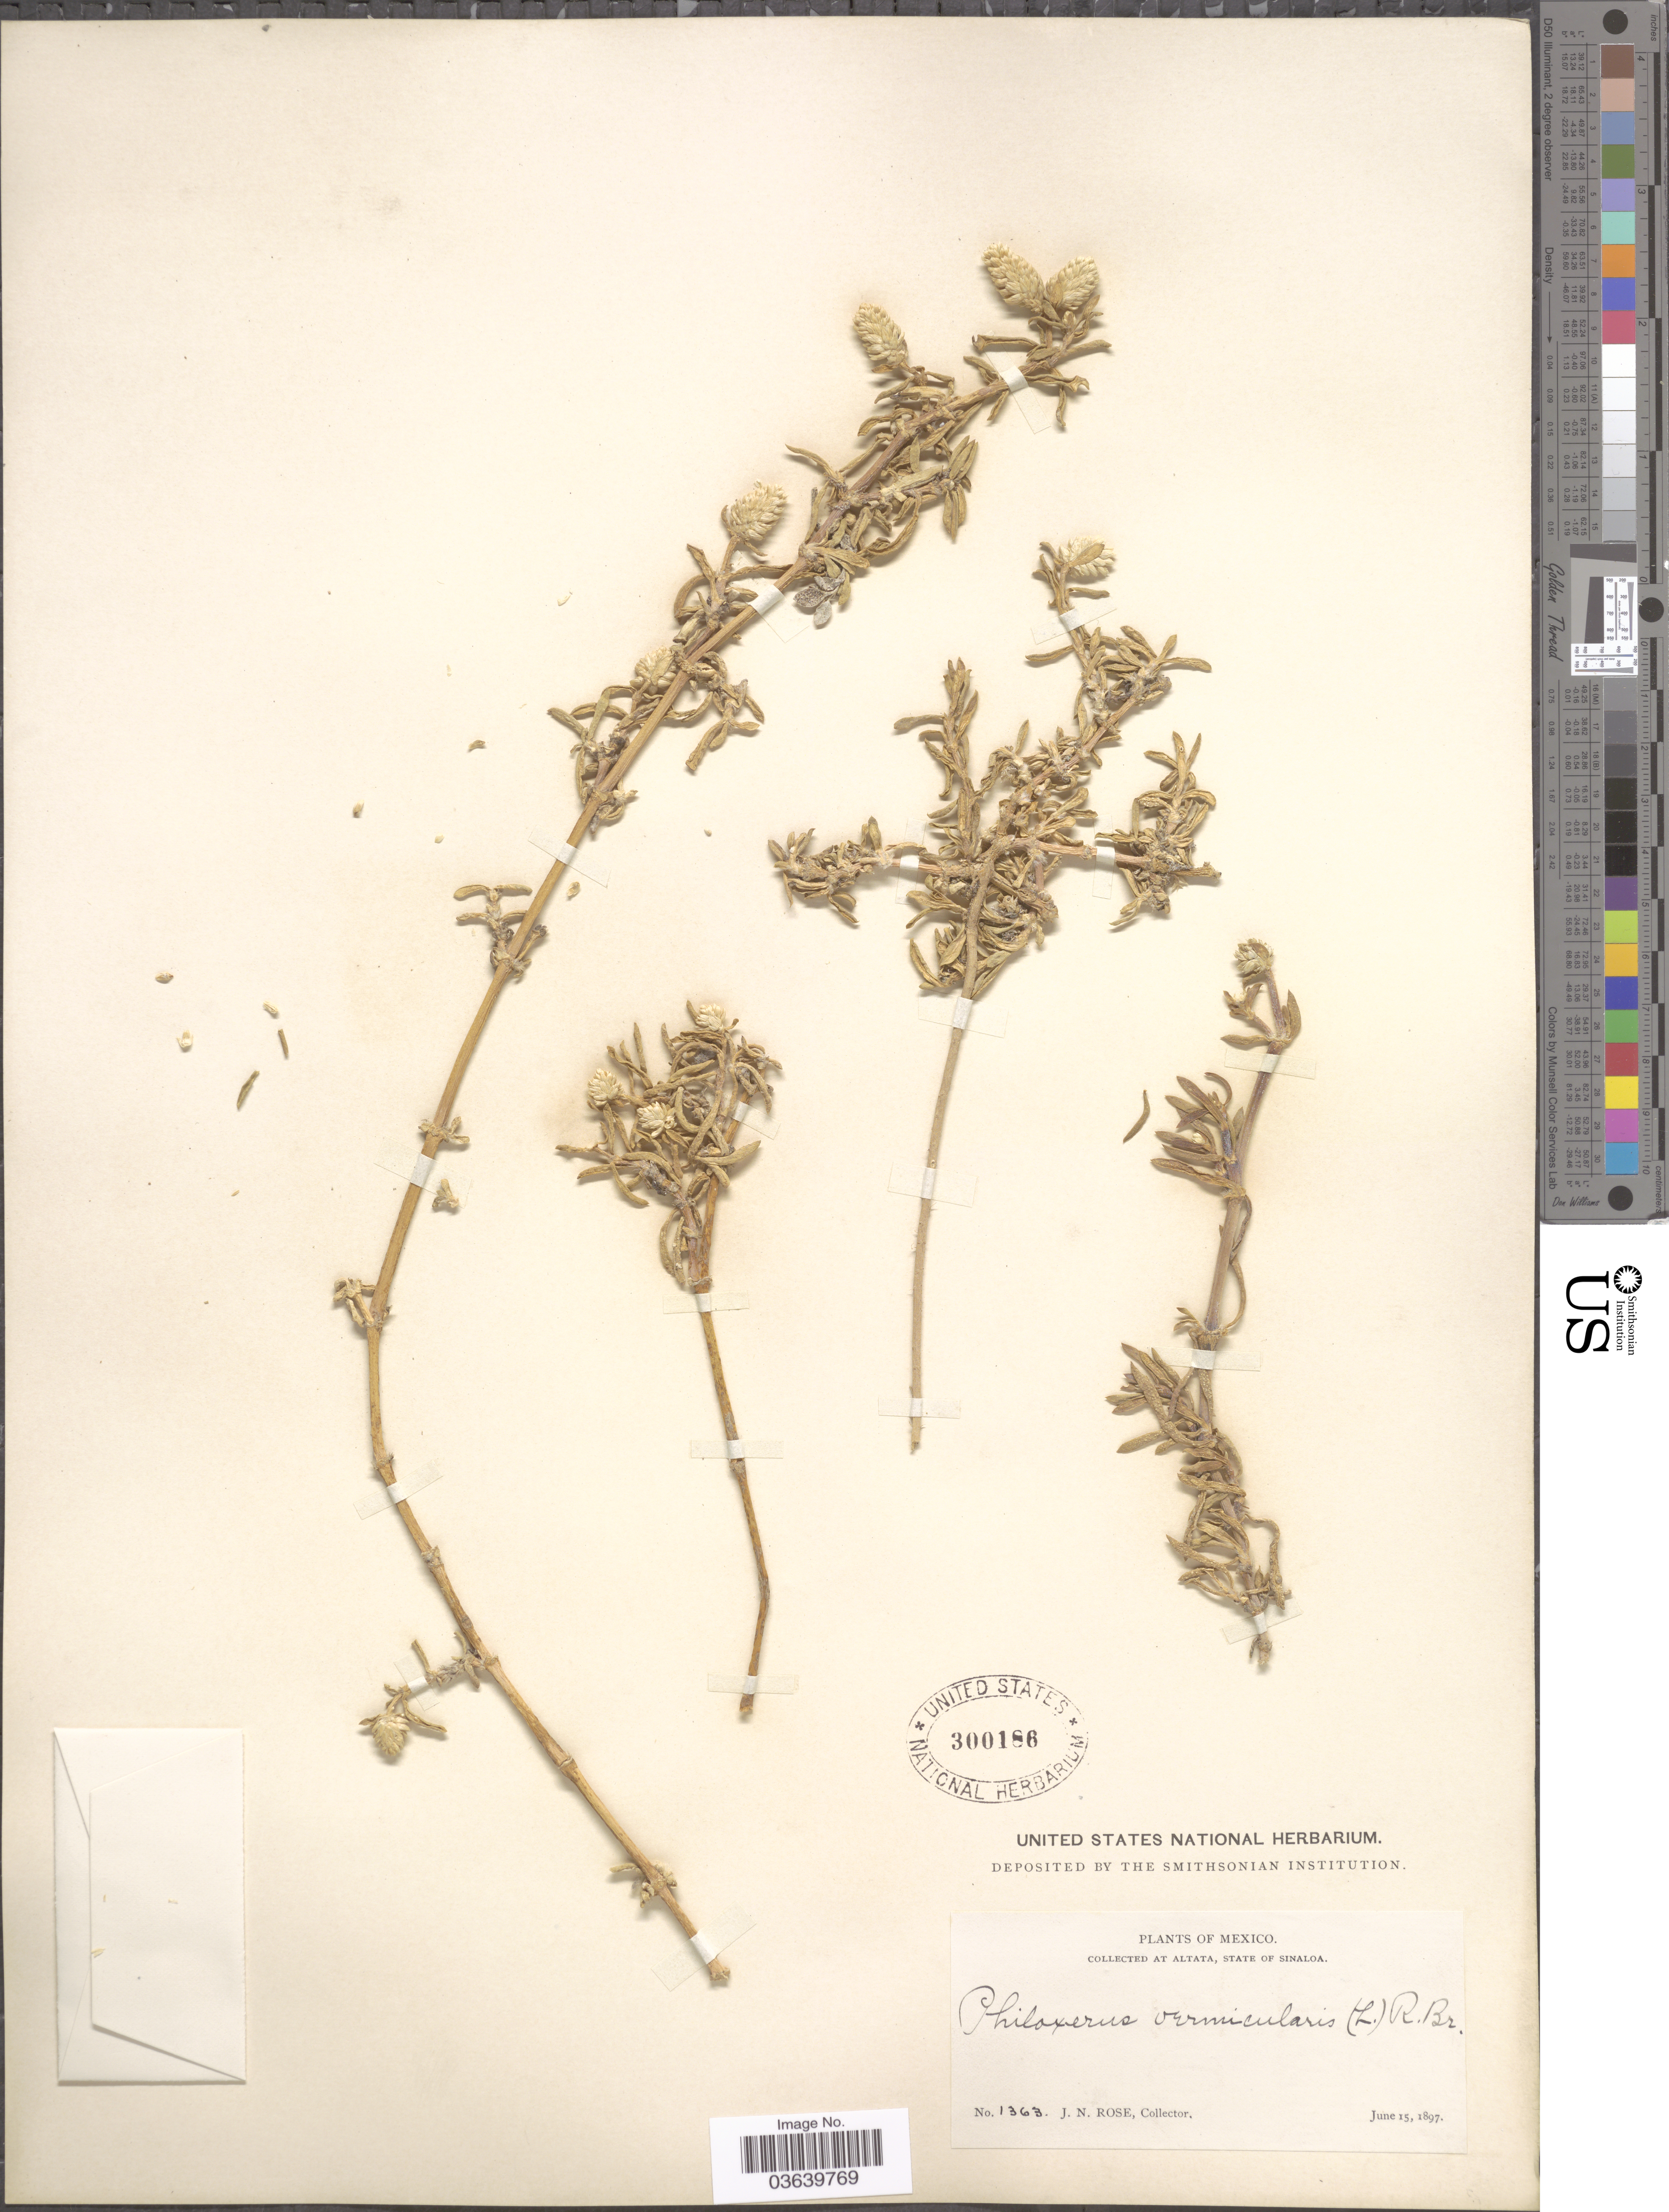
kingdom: Plantae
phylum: Tracheophyta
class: Magnoliopsida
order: Caryophyllales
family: Amaranthaceae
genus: Gomphrena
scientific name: Gomphrena vermicularis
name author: L.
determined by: Strong, Mark T., (BOT), Smithsonian Institution - National Museum of Natural History (UNITED STATES)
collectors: J. N. Rose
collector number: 1363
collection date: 1897-06-15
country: Mexico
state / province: Sinaloa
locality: Altata.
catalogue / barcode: US 300186